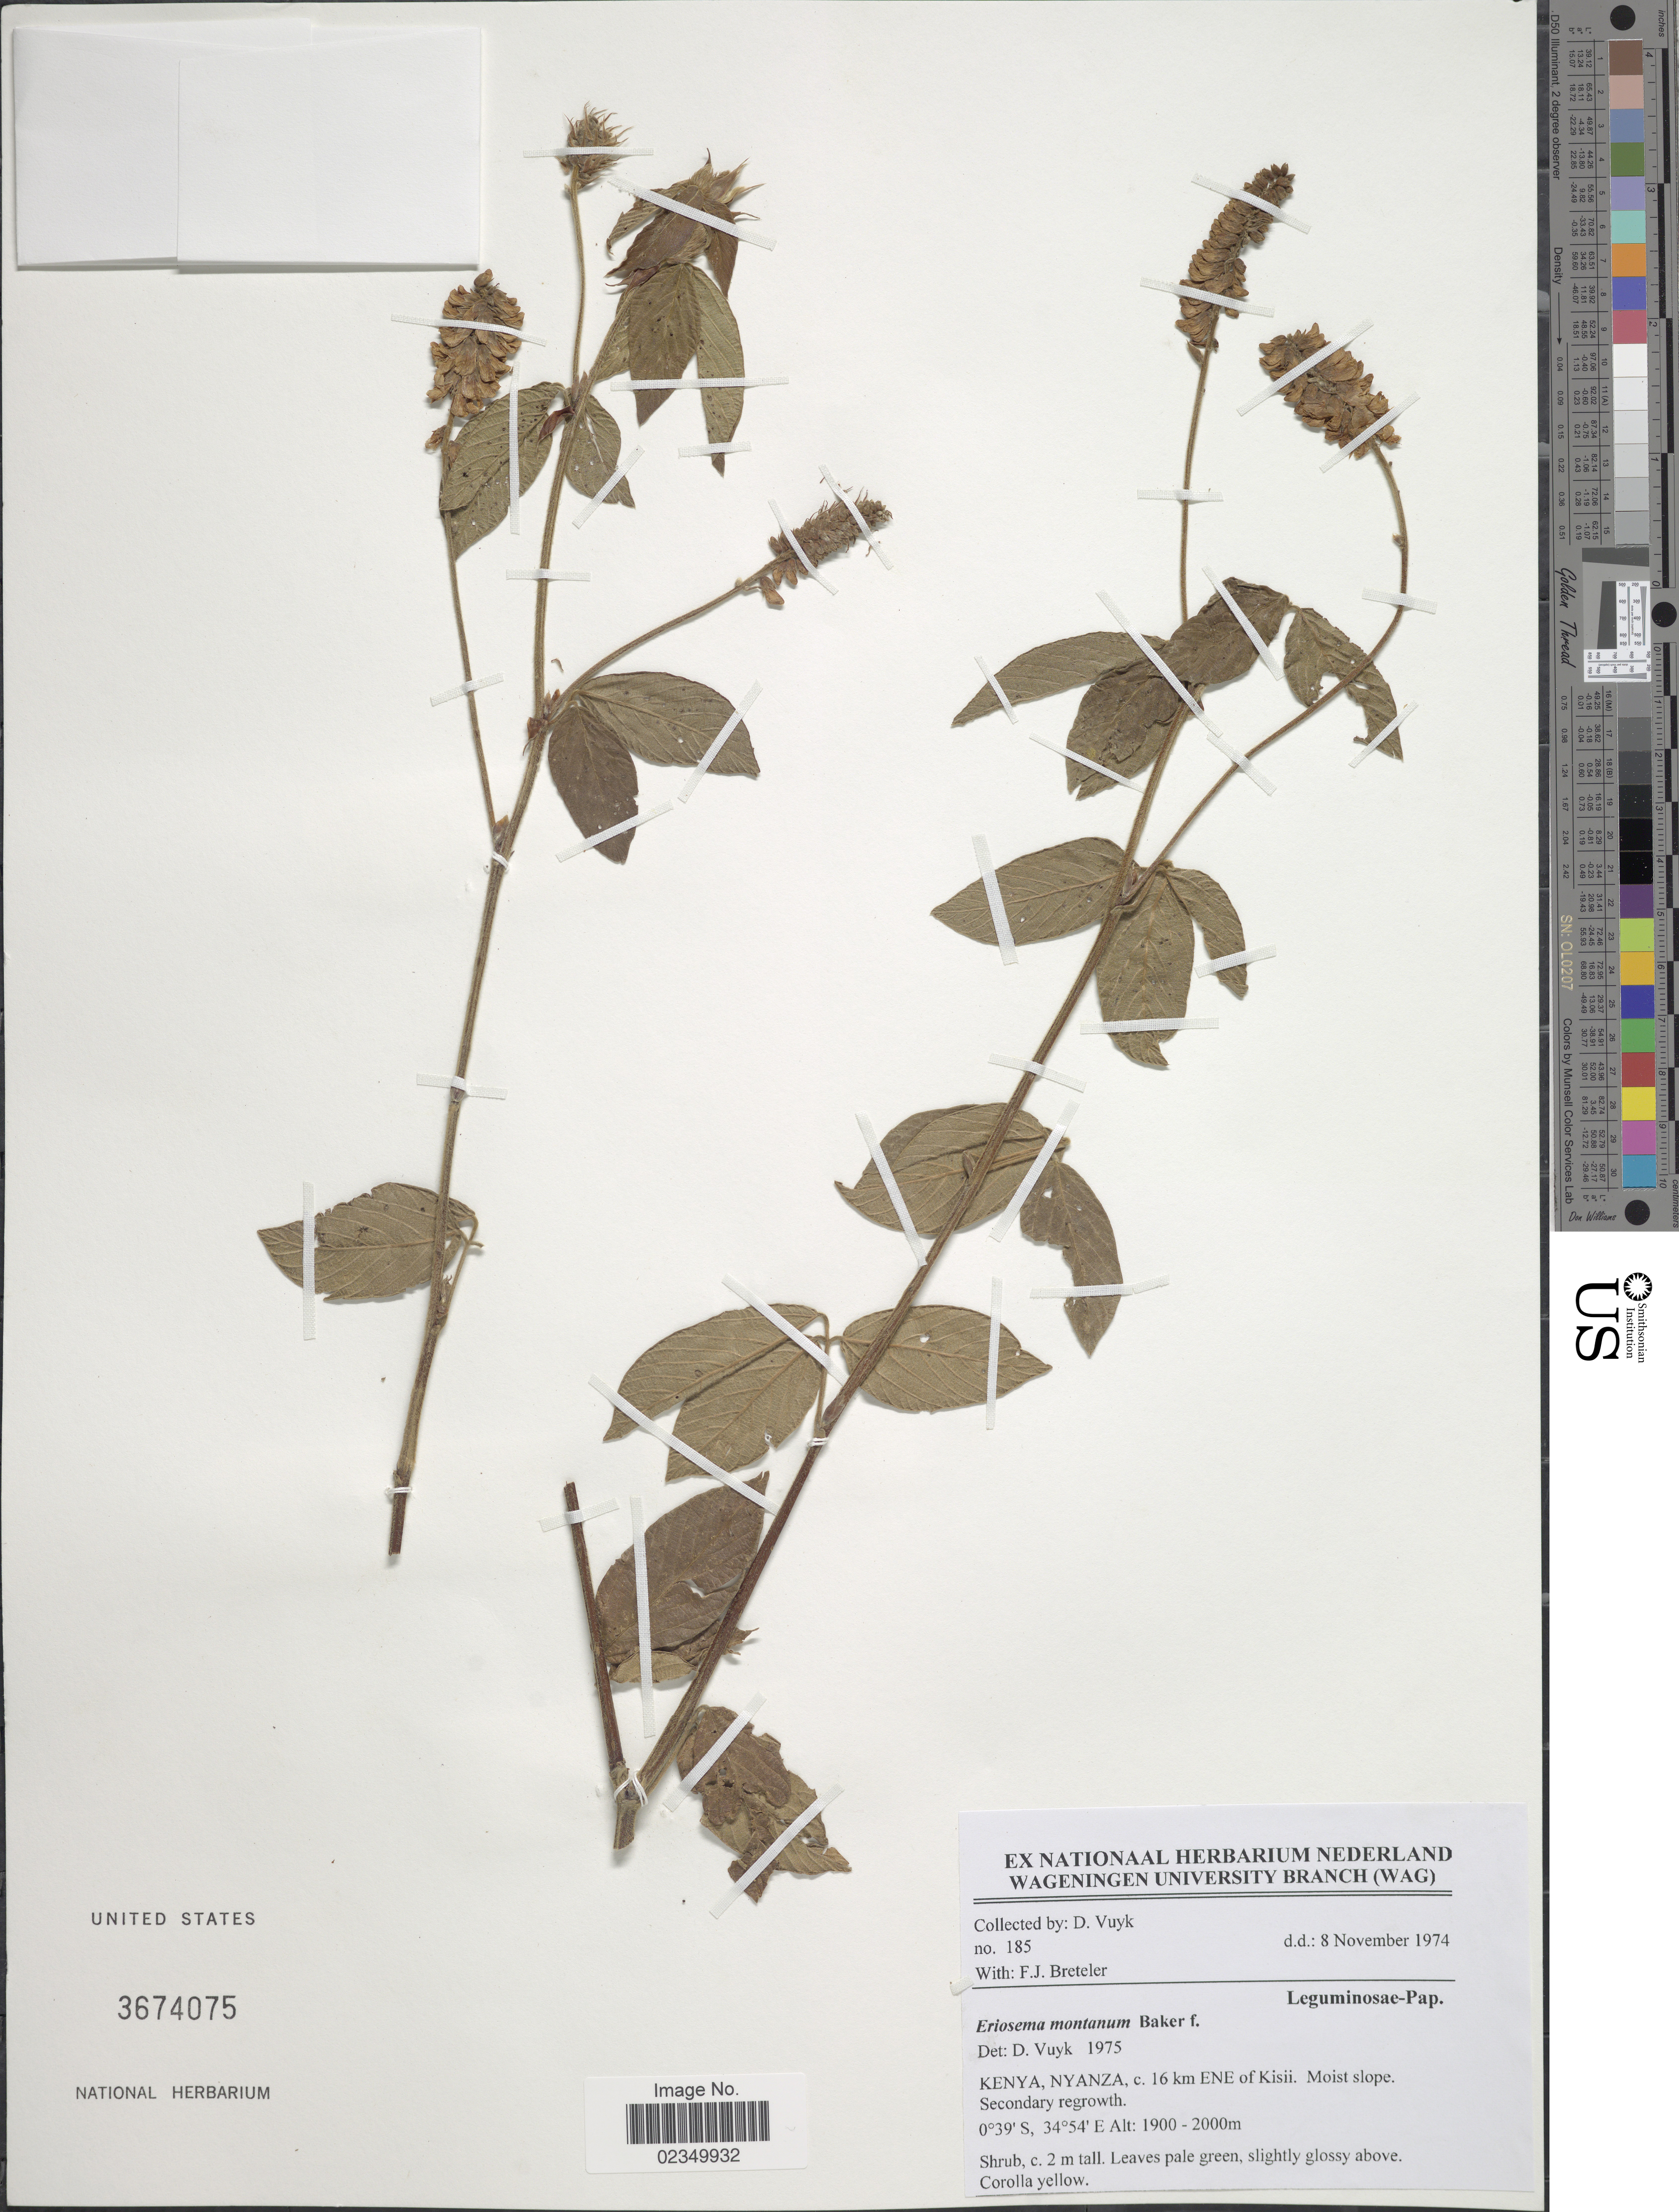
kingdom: Plantae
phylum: Tracheophyta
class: Magnoliopsida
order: Fabales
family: Fabaceae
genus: Eriosema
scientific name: Eriosema montanum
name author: Baker f.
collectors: D. Vuyk & F. J. Breteler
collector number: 185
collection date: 1974-11-08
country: Kenya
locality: Nyanza, C. 16 km ENE of Kisii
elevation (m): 1900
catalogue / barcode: US 3674075